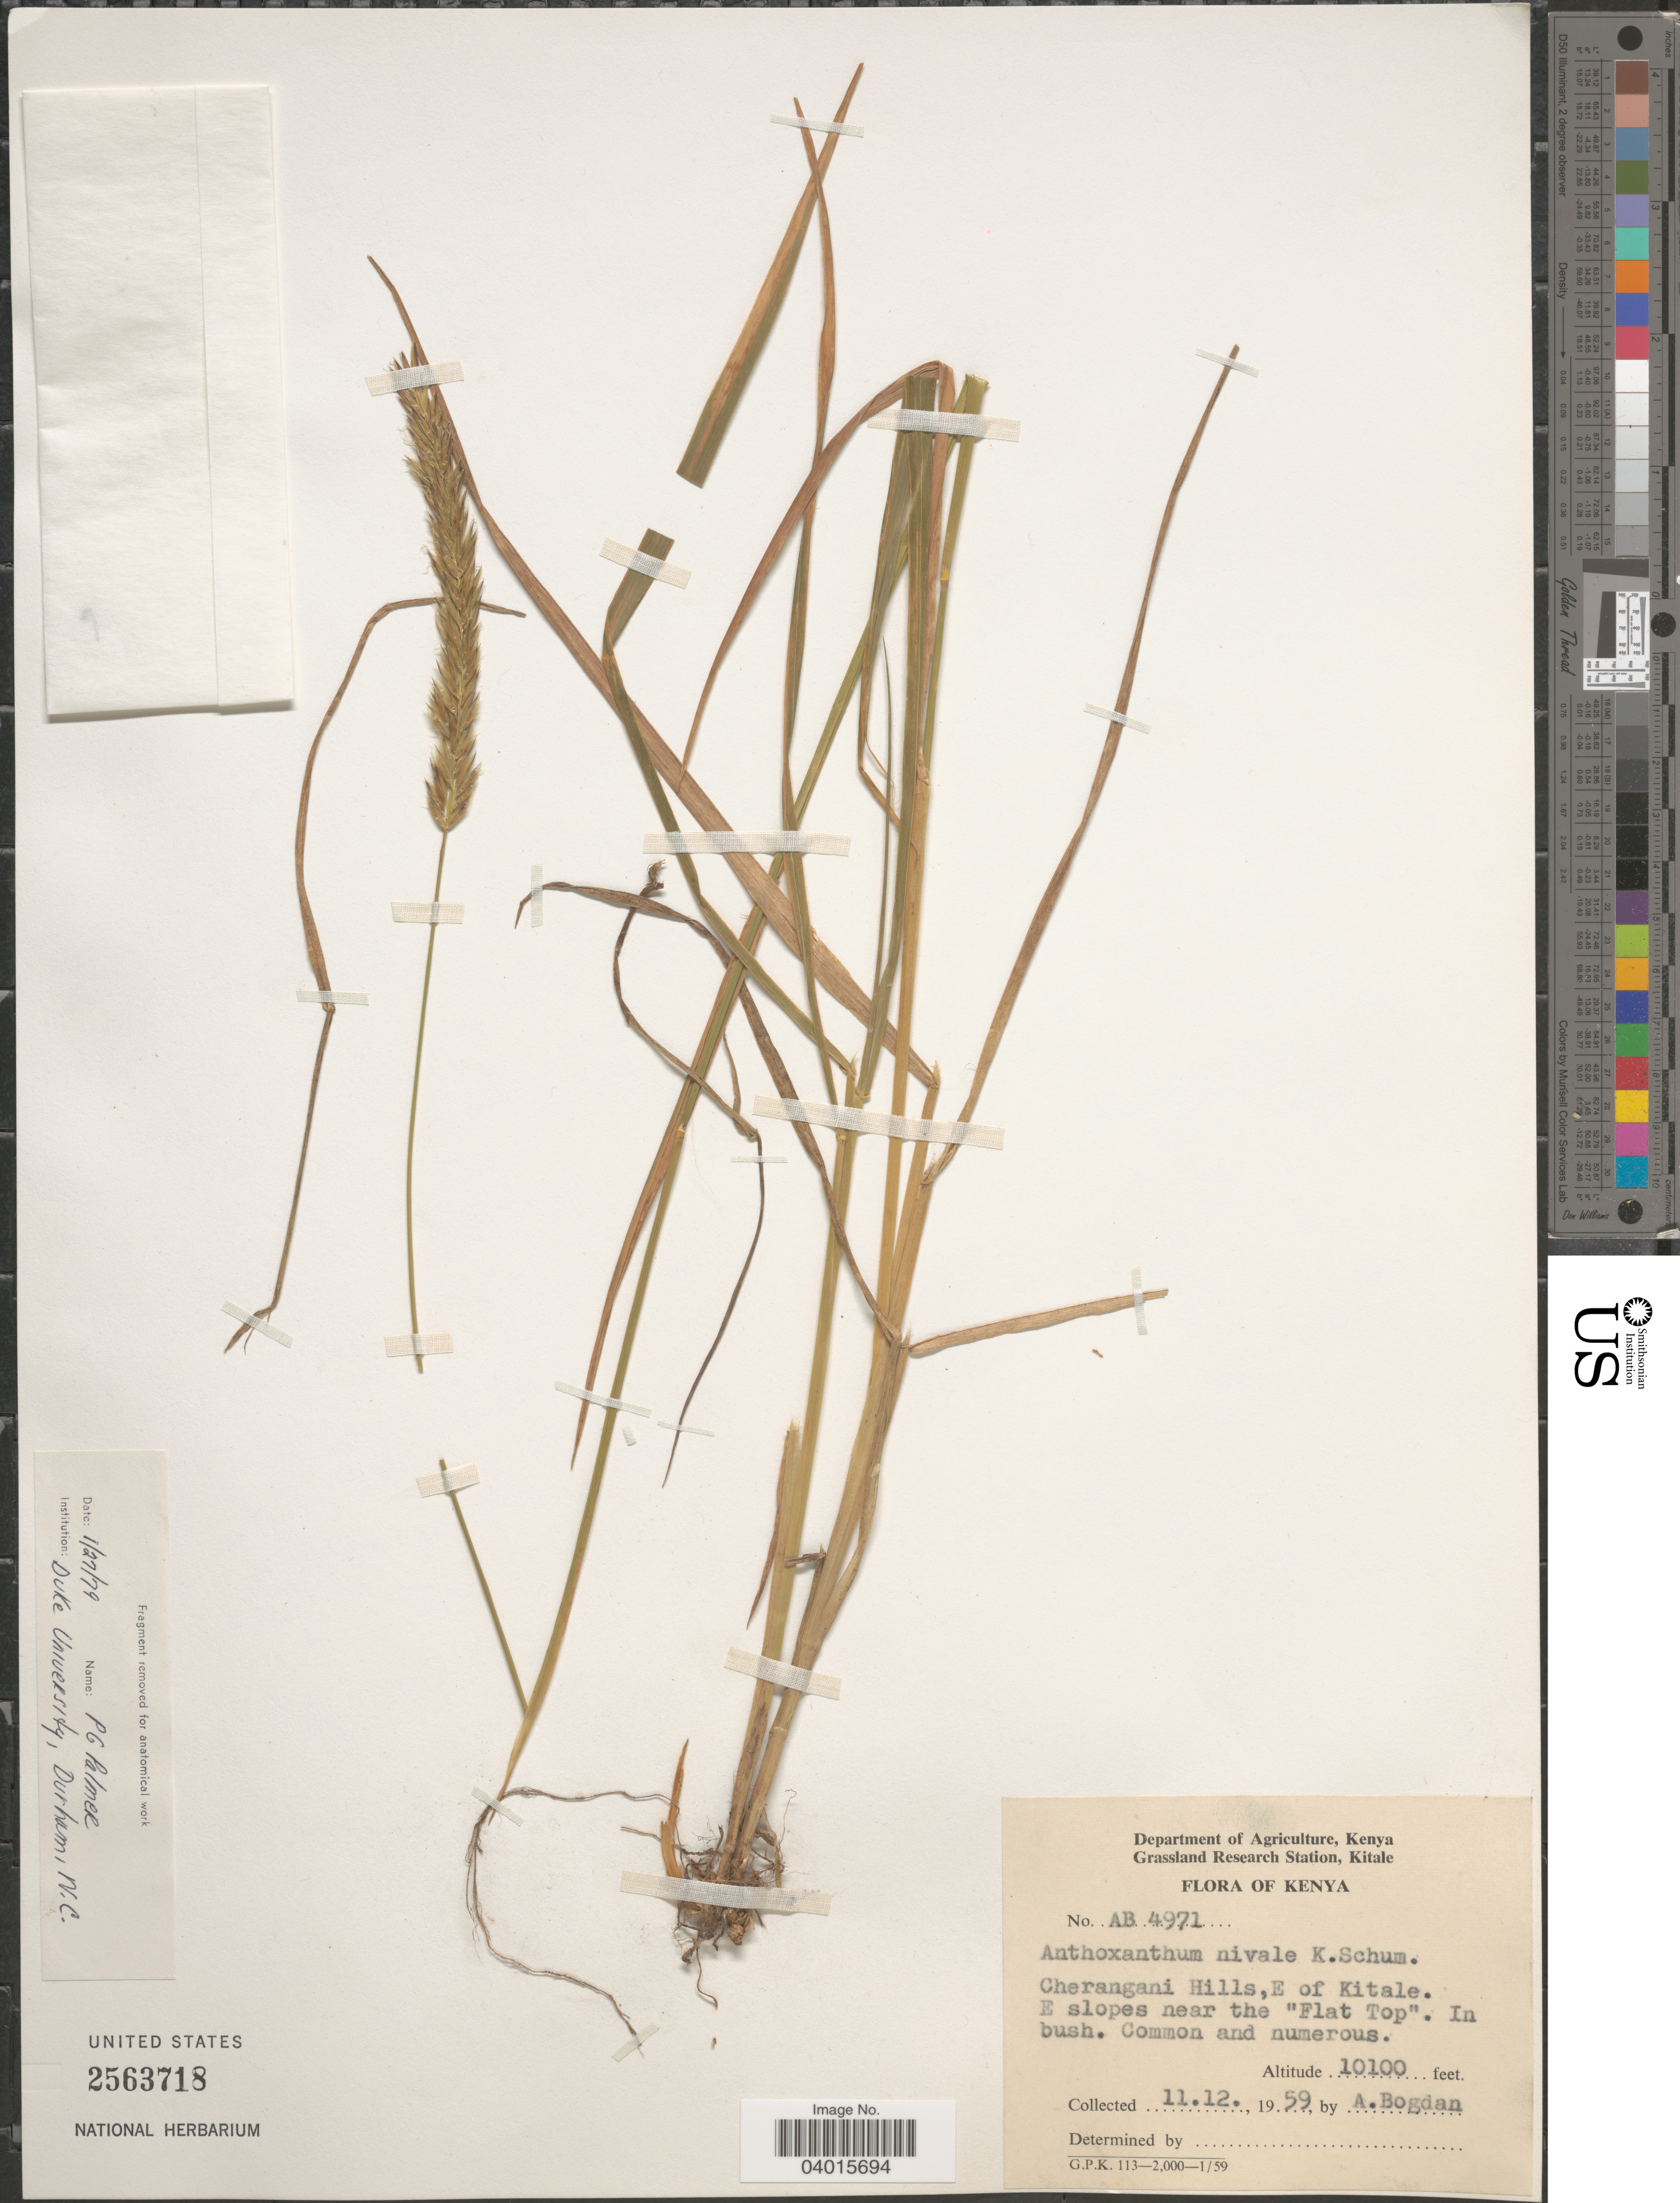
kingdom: Plantae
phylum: Tracheophyta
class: Liliopsida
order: Poales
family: Poaceae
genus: Anthoxanthum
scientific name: Anthoxanthum nivale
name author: K. Schum.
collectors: A. Bogdan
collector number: AB4971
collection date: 1959-12-11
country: Kenya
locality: Cherangani Hills, E of Kitale. E slopes near the "Flat Top".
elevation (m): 3078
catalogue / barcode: US 2563718